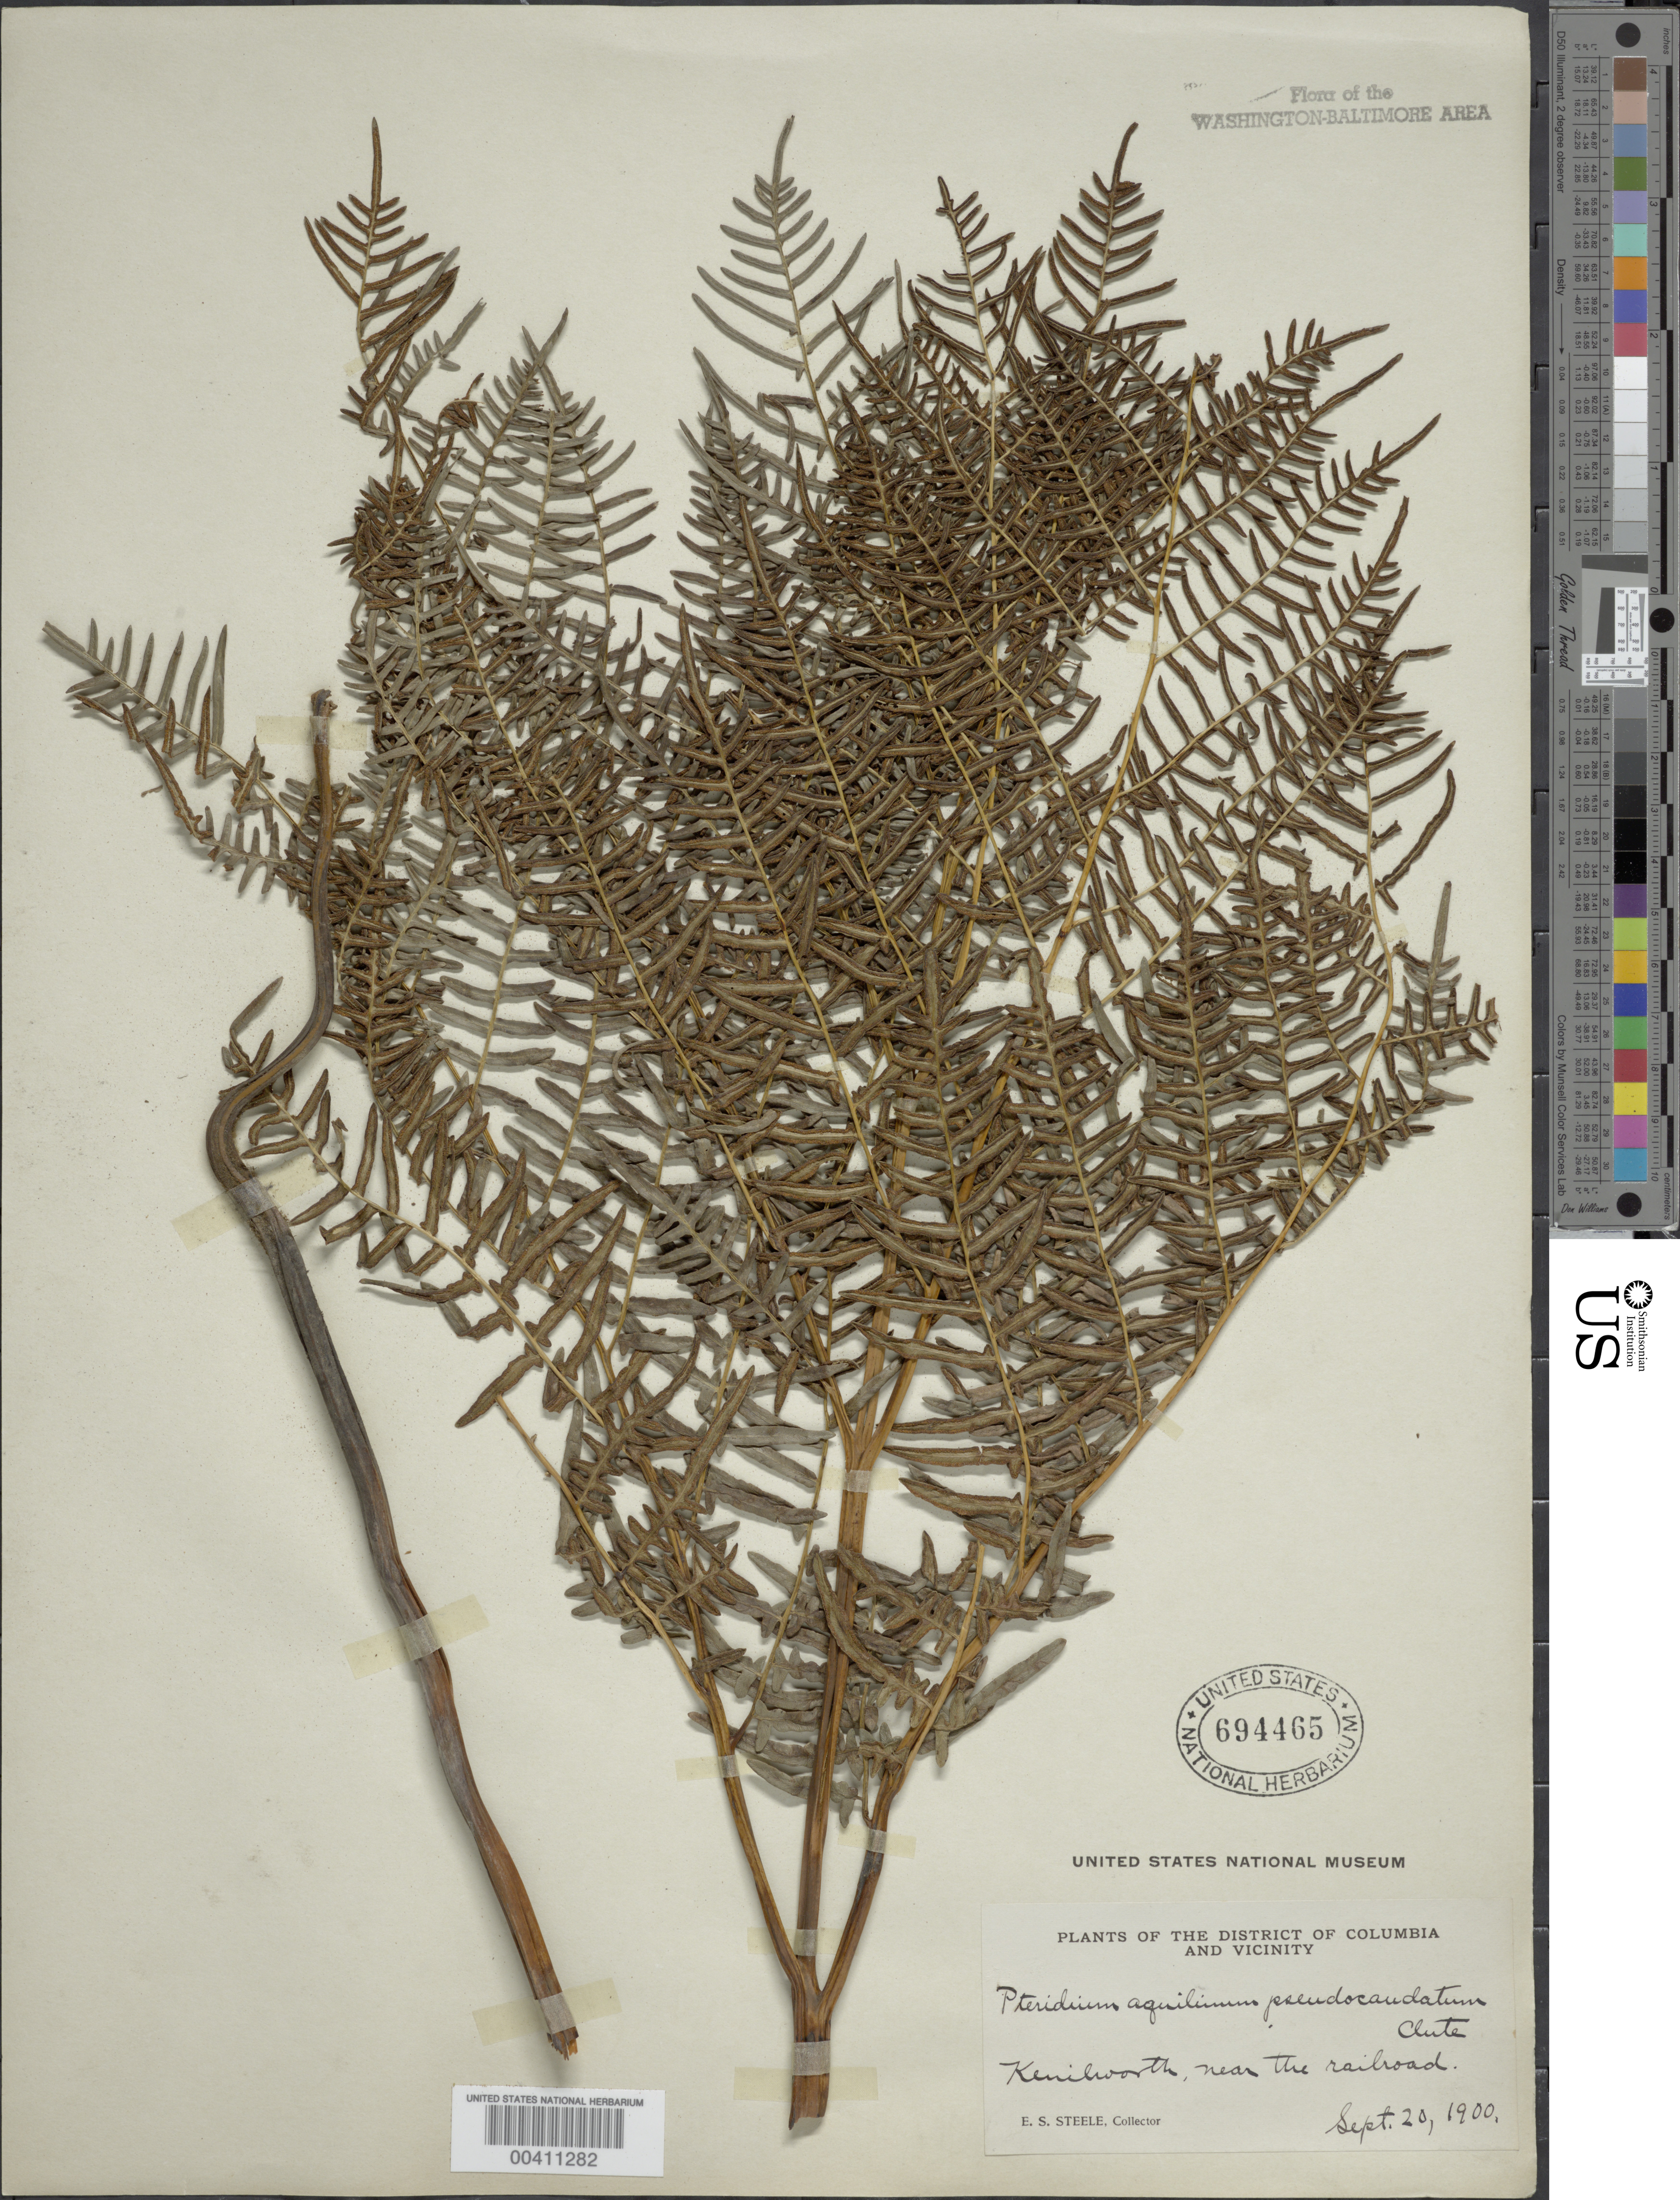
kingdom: Plantae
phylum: Tracheophyta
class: Polypodiopsida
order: Polypodiales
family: Dennstaedtiaceae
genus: Pteridium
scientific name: Pteridium aquilinum var. pseudocaudatum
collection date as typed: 20 Sep 1900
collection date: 1900-09-20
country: United States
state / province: District of Columbia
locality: Kenilworth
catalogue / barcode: US 694465